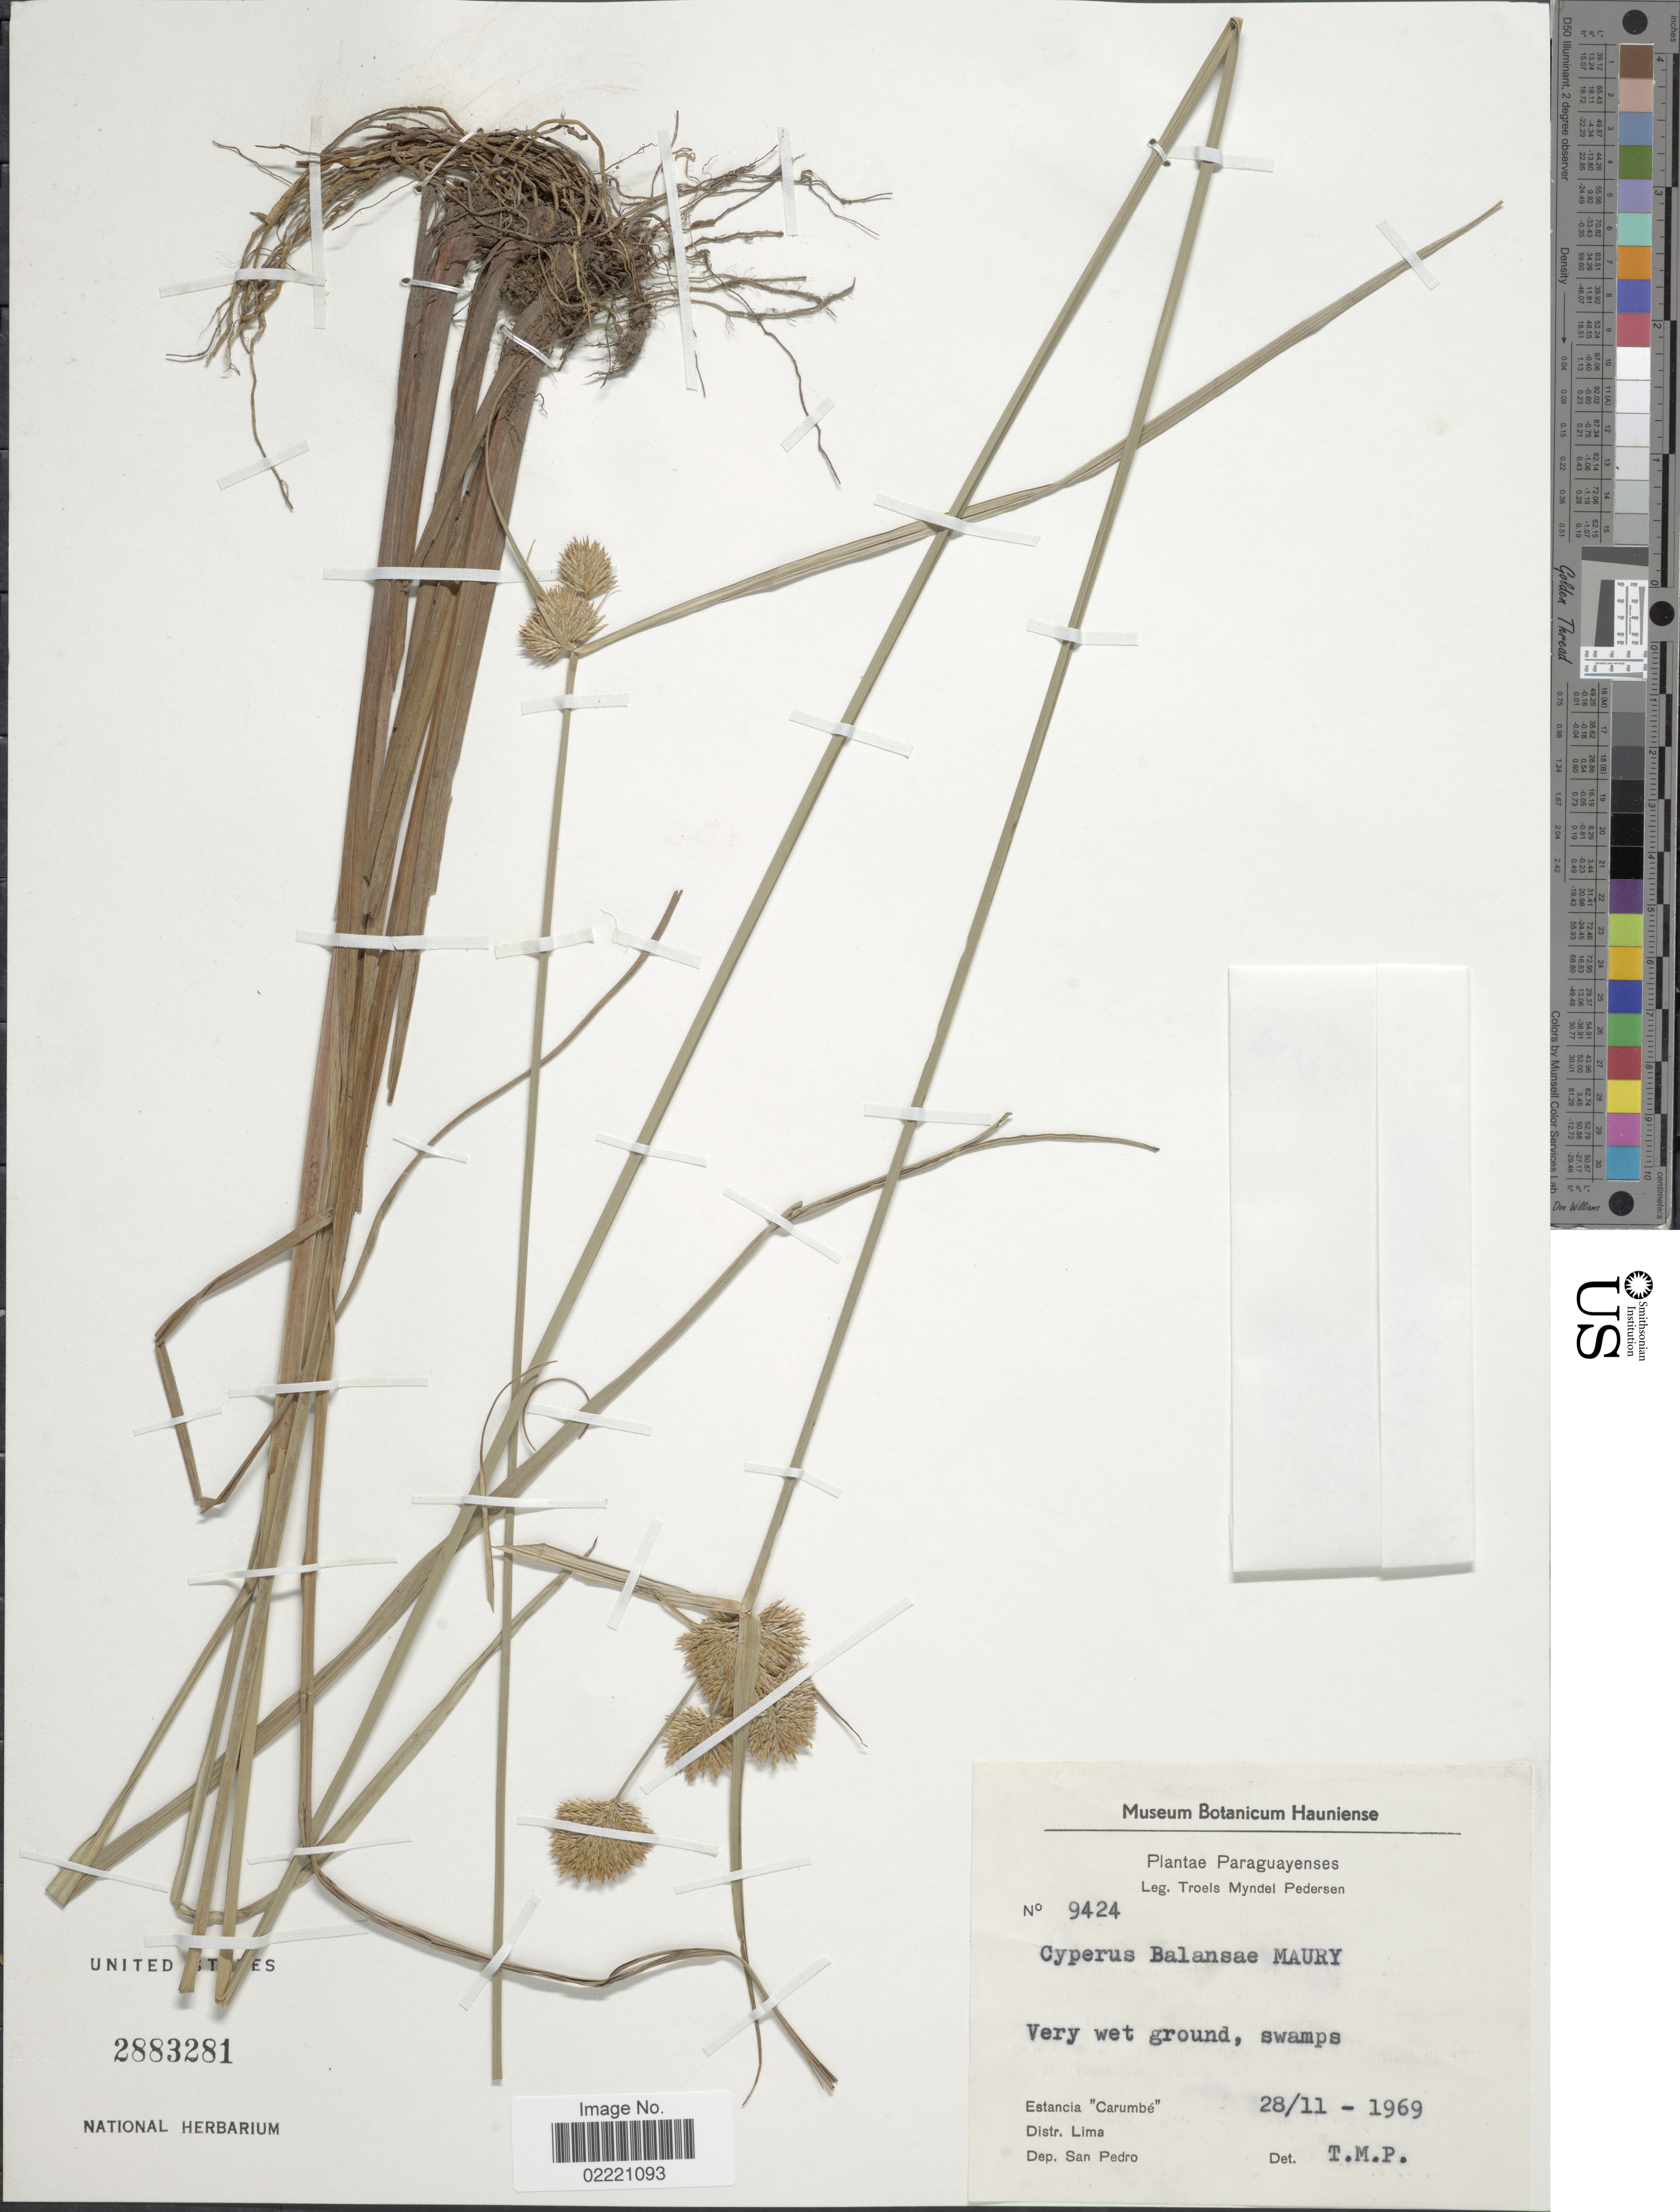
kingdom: Plantae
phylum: Tracheophyta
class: Liliopsida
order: Poales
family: Cyperaceae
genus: Cyperus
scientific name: Cyperus impolitus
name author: Kunth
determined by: Strong, Mark T., (BOT), Smithsonian Institution - National Museum of Natural History (UNITED STATES)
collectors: T. Pederson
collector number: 9424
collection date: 1969-11-28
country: Paraguay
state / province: San Pedro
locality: Very wet ground, swamps, estancia "Carumbe" distr. Lima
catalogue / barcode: US 2883281